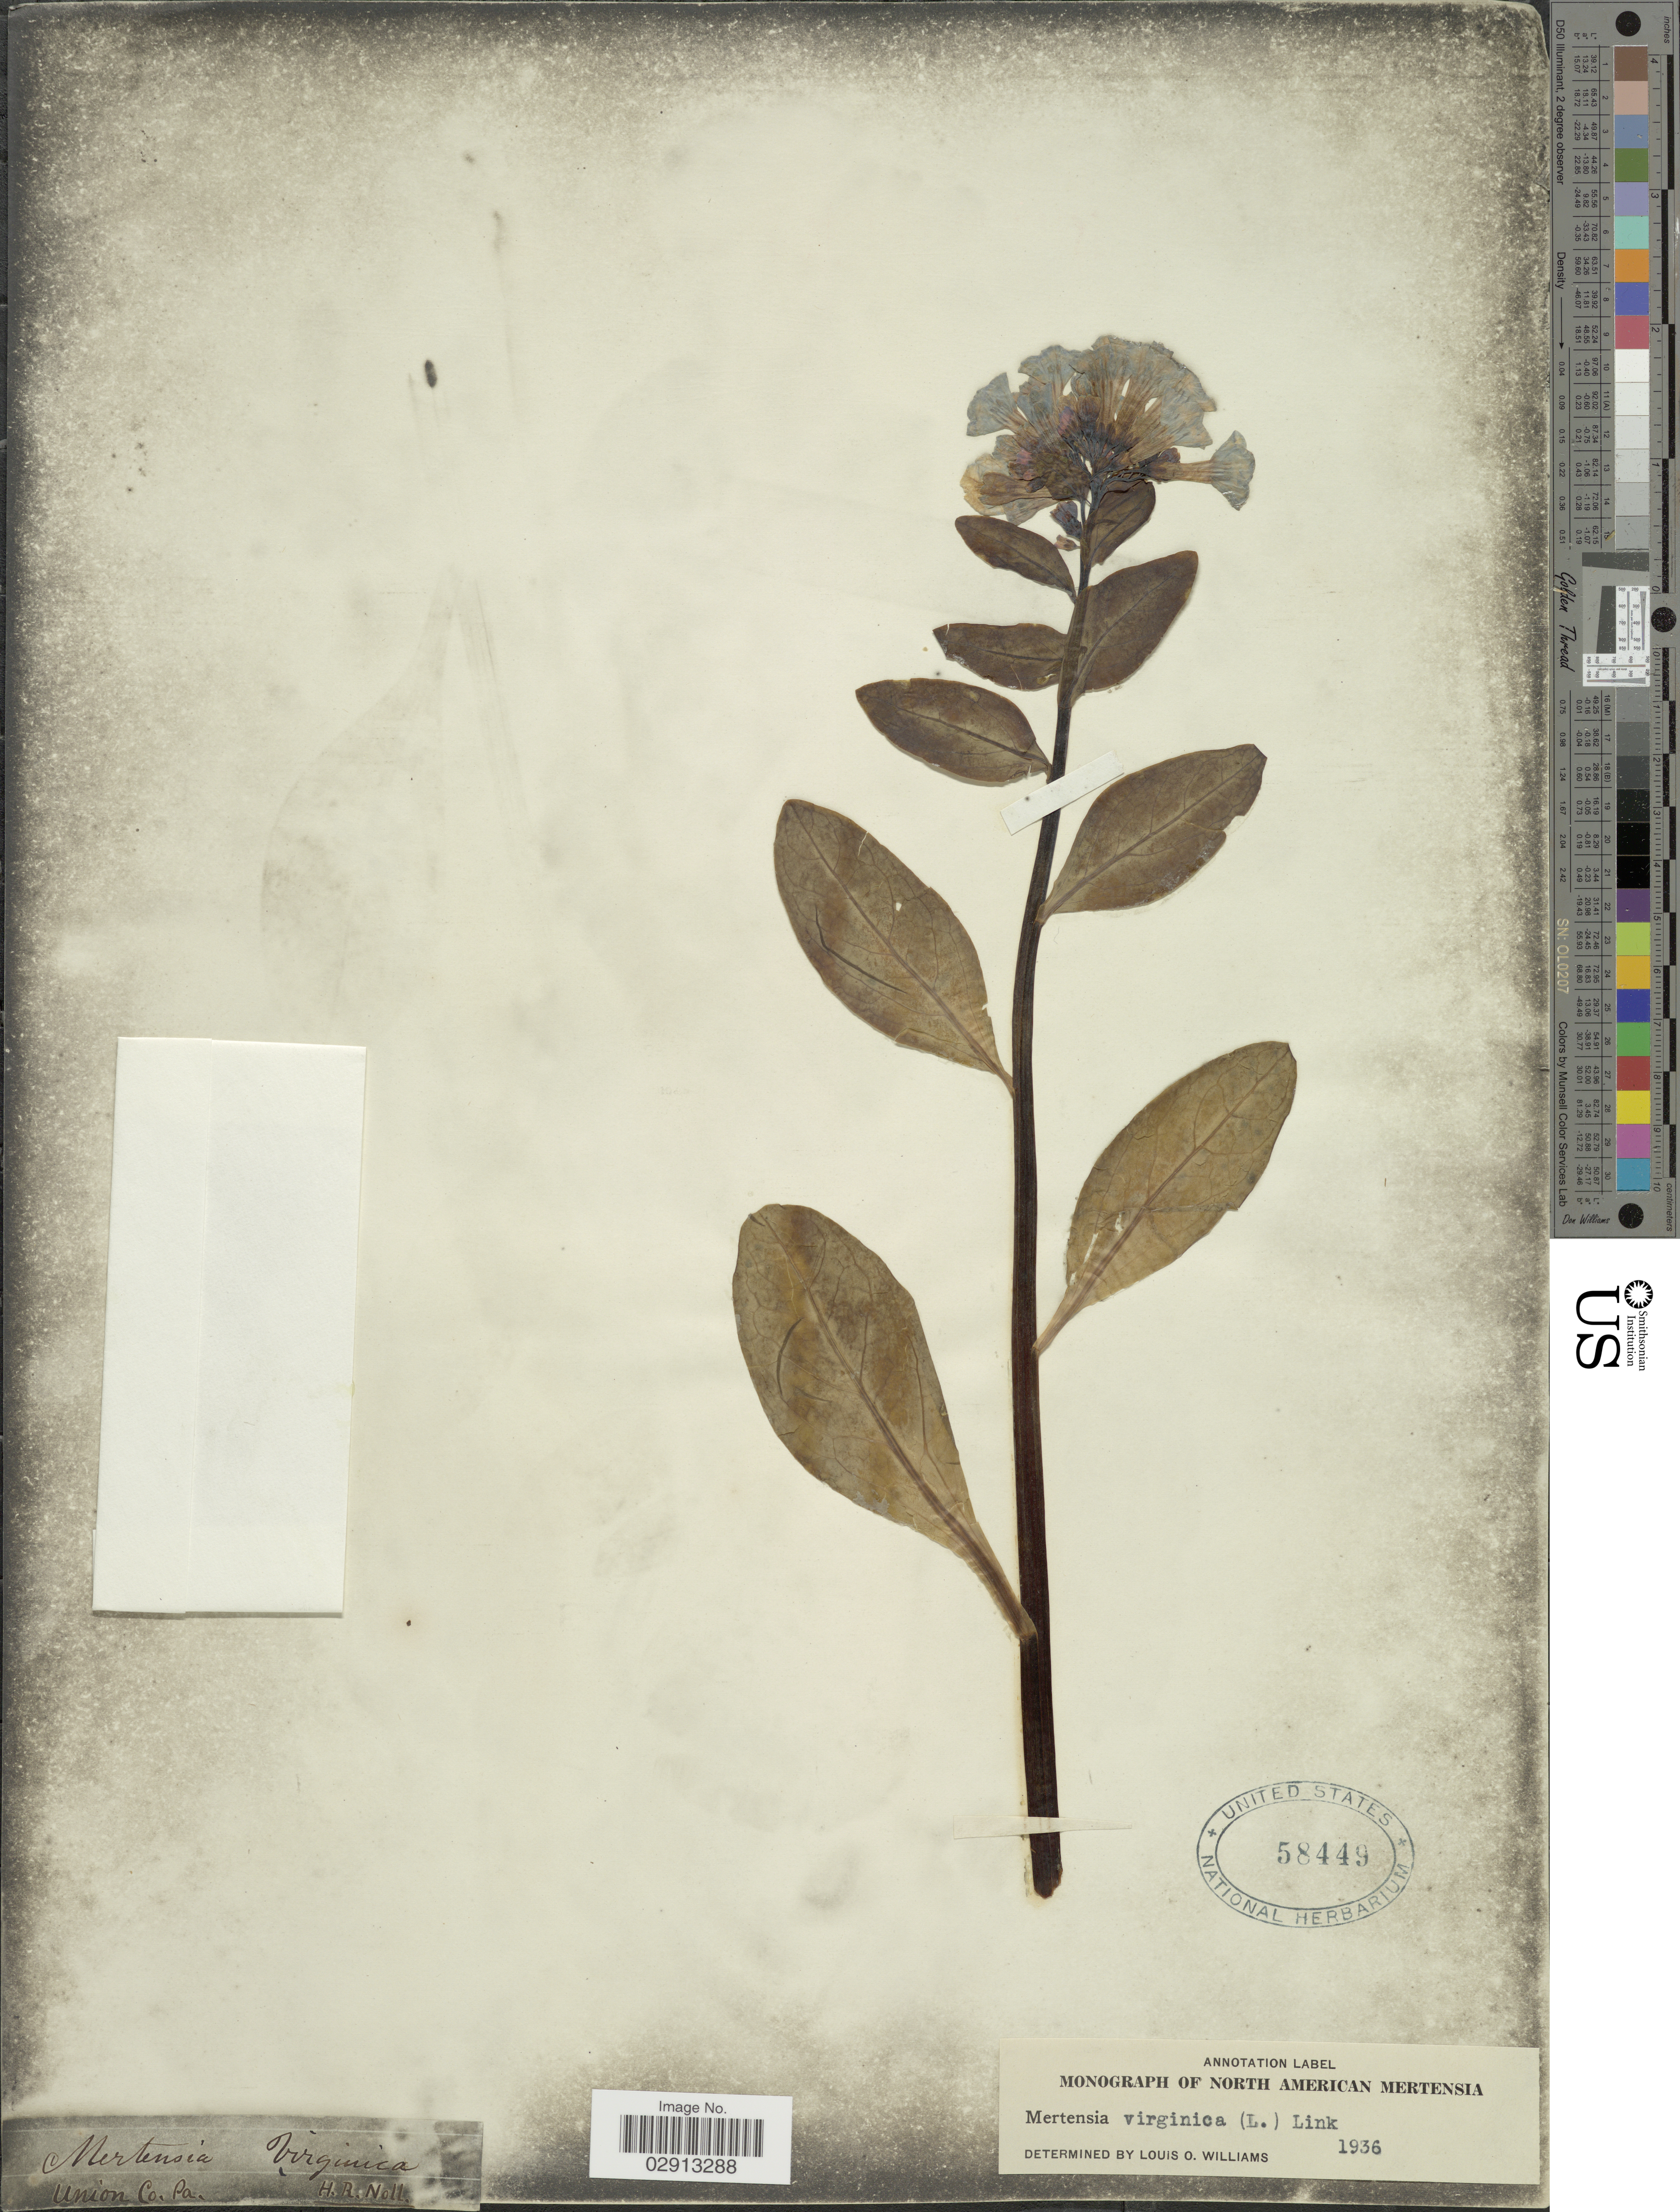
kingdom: Plantae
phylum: Tracheophyta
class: Magnoliopsida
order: Boraginales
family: Boraginaceae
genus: Mertensia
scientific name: Mertensia virginica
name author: (L.) Pers. ex Link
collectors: H. Noll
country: United States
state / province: Pennsylvania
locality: Union Co.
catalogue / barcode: US 58449